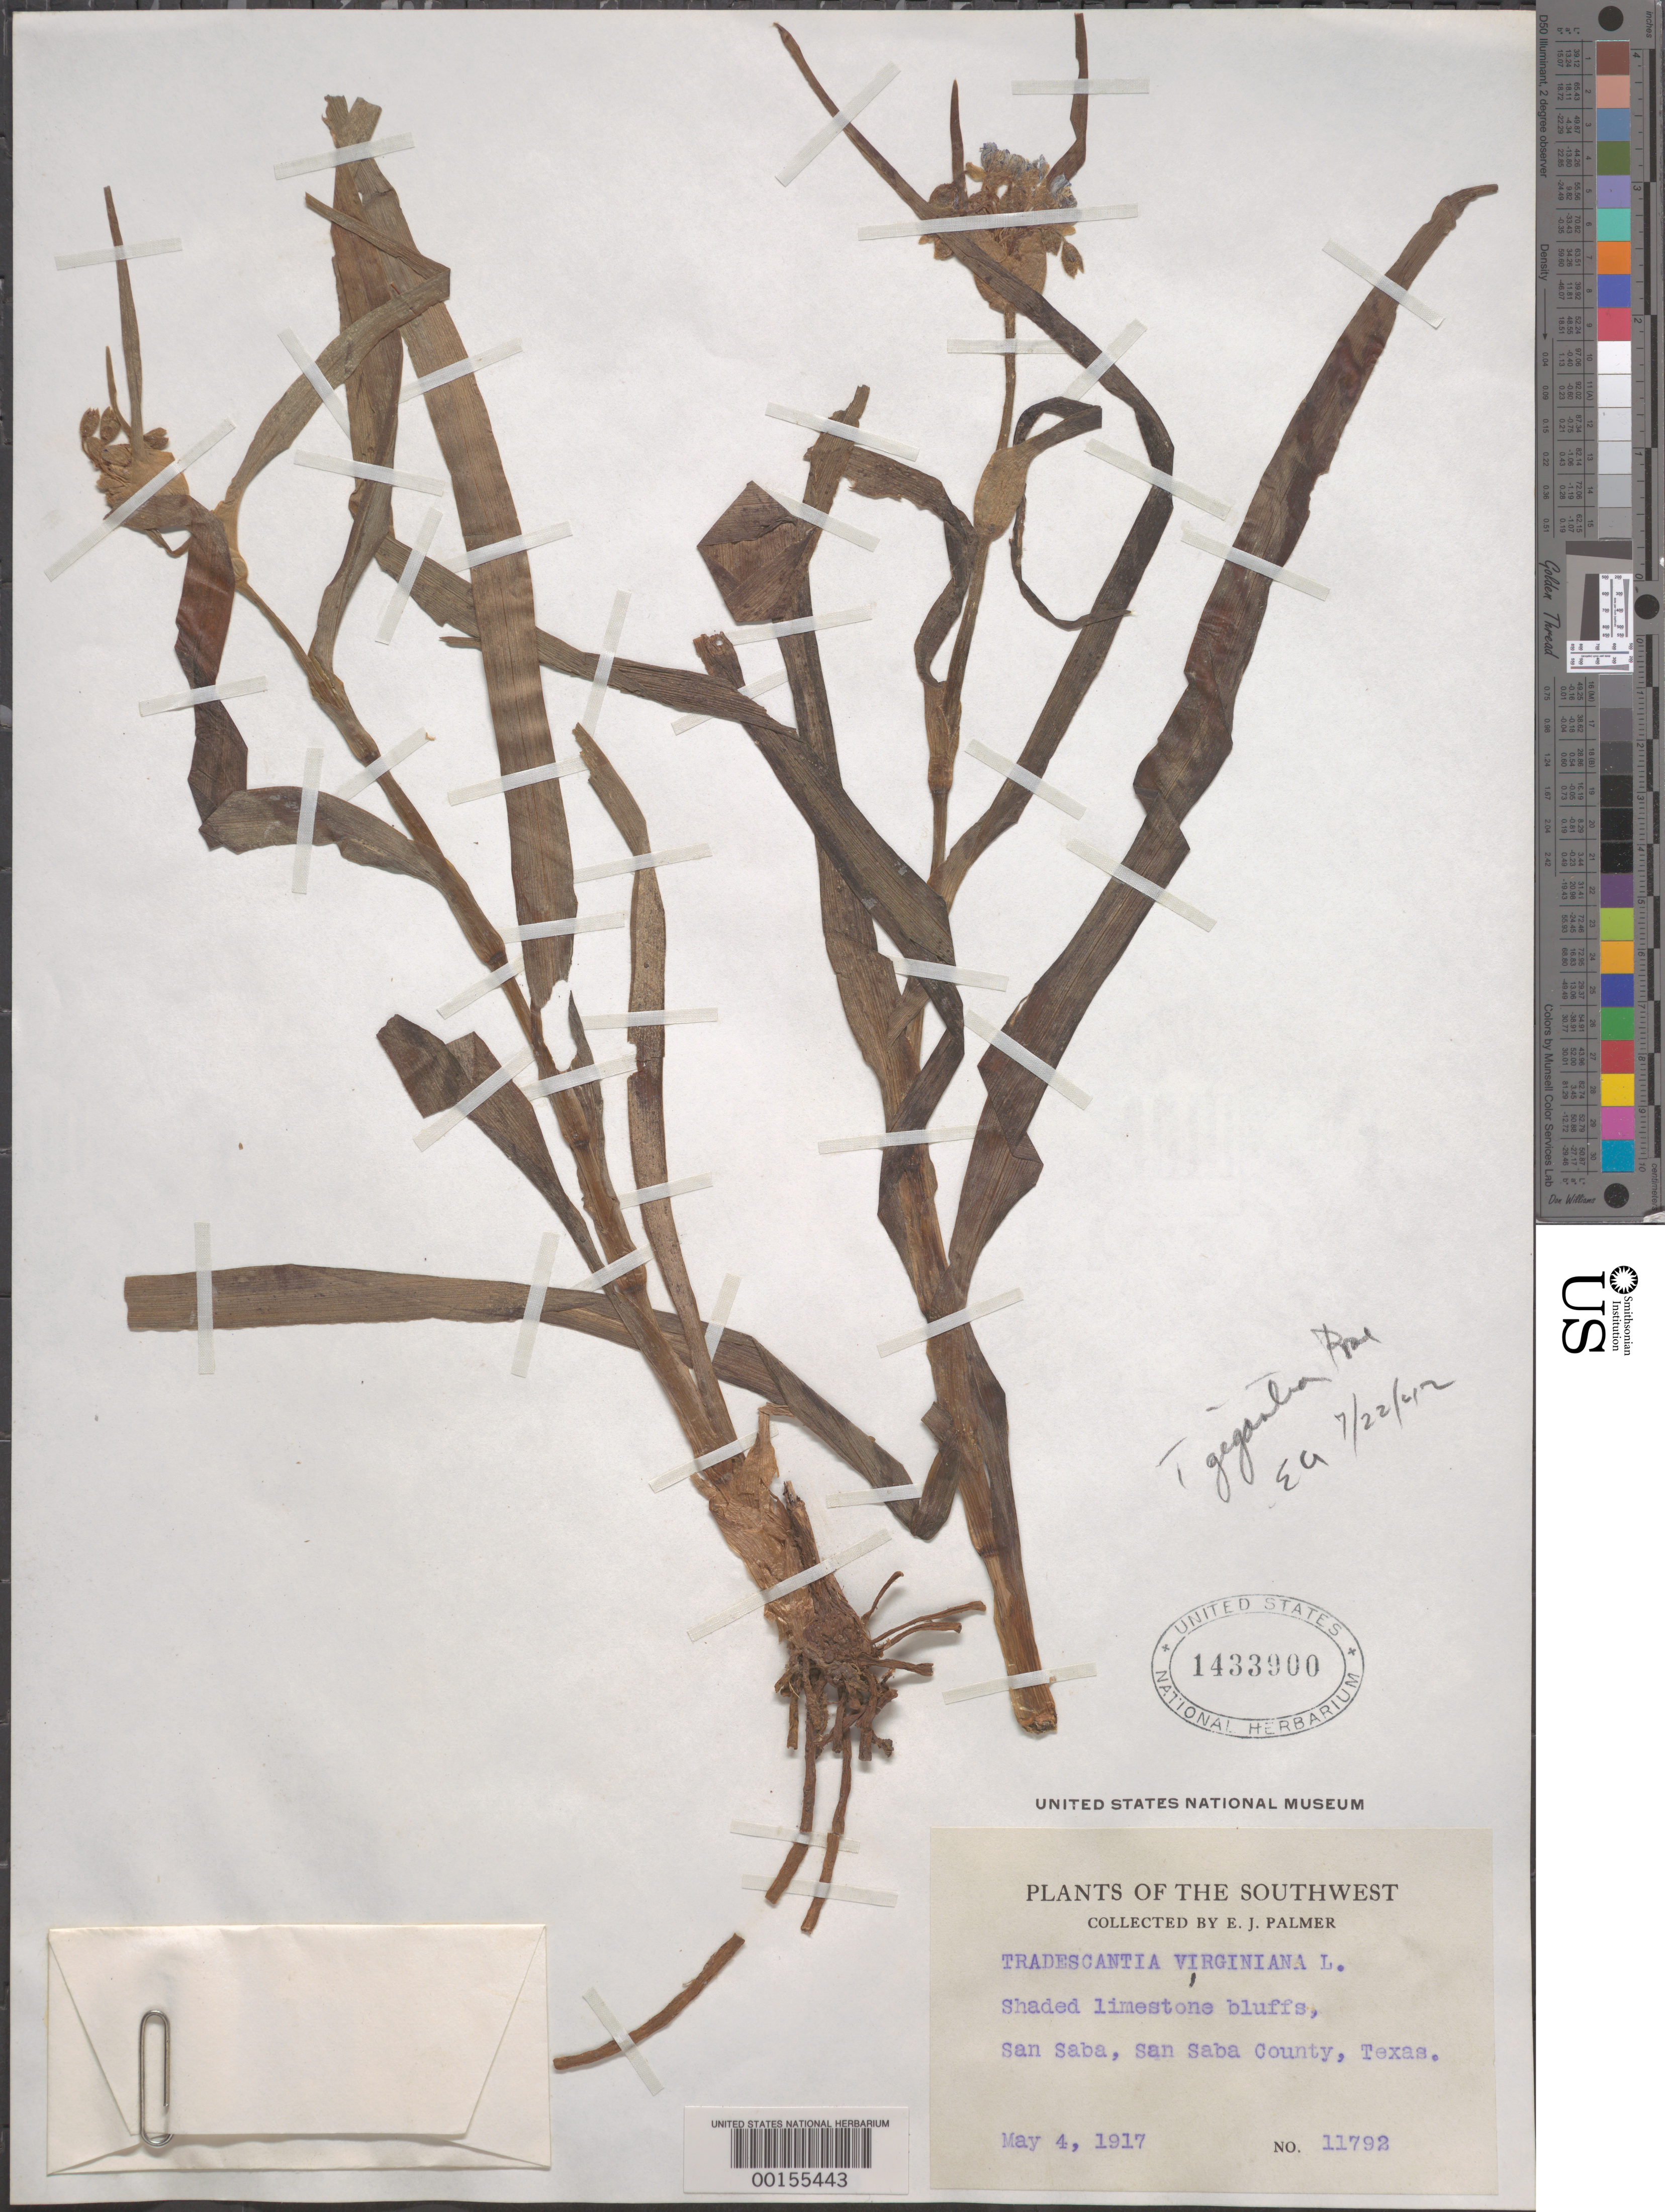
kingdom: Plantae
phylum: Tracheophyta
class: Liliopsida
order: Commelinales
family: Commelinaceae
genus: Tradescantia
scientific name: Tradescantia gigantea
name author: Rose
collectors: E. J. Palmer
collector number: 11792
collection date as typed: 04 May 1917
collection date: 1917-05-04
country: United States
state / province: Texas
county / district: San Saba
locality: San saba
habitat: Shaded, limestone bluffs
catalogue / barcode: US 1433900